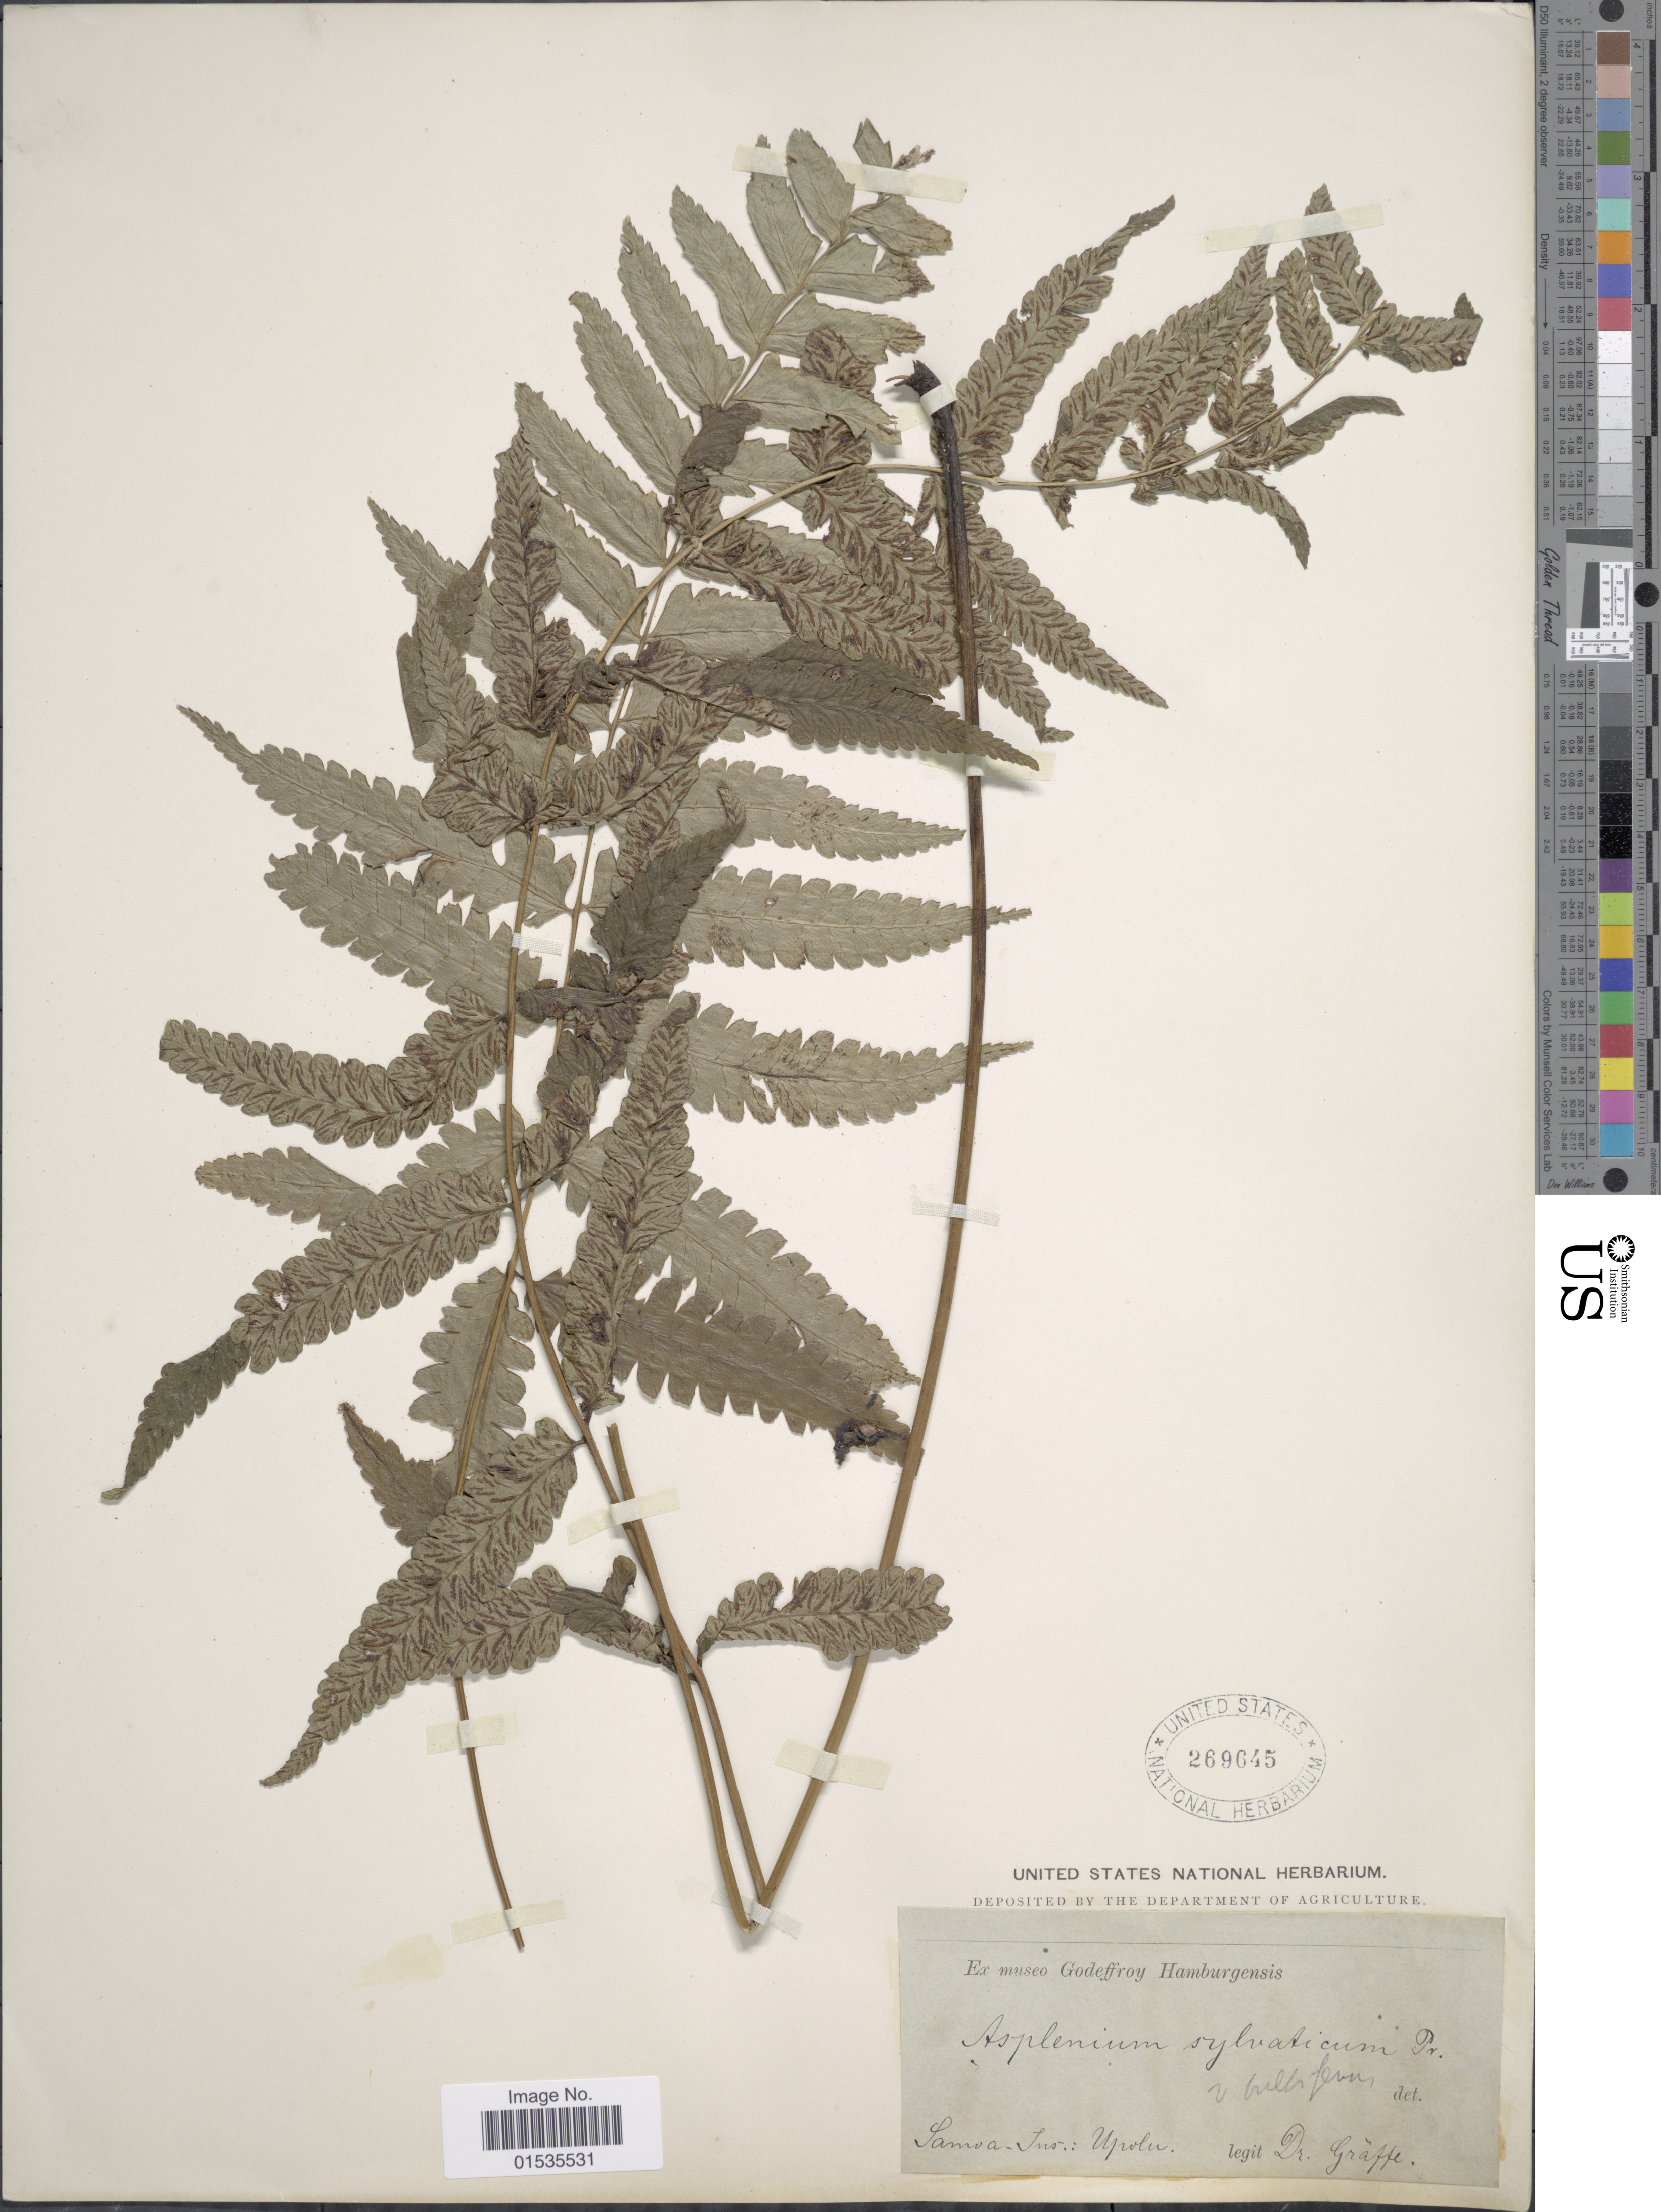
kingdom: Plantae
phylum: Tracheophyta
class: Polypodiopsida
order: Polypodiales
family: Athyriaceae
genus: Diplazium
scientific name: Diplazium silvaticum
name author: Christ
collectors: Graeffe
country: Samoa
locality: Upolu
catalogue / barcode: US 269645